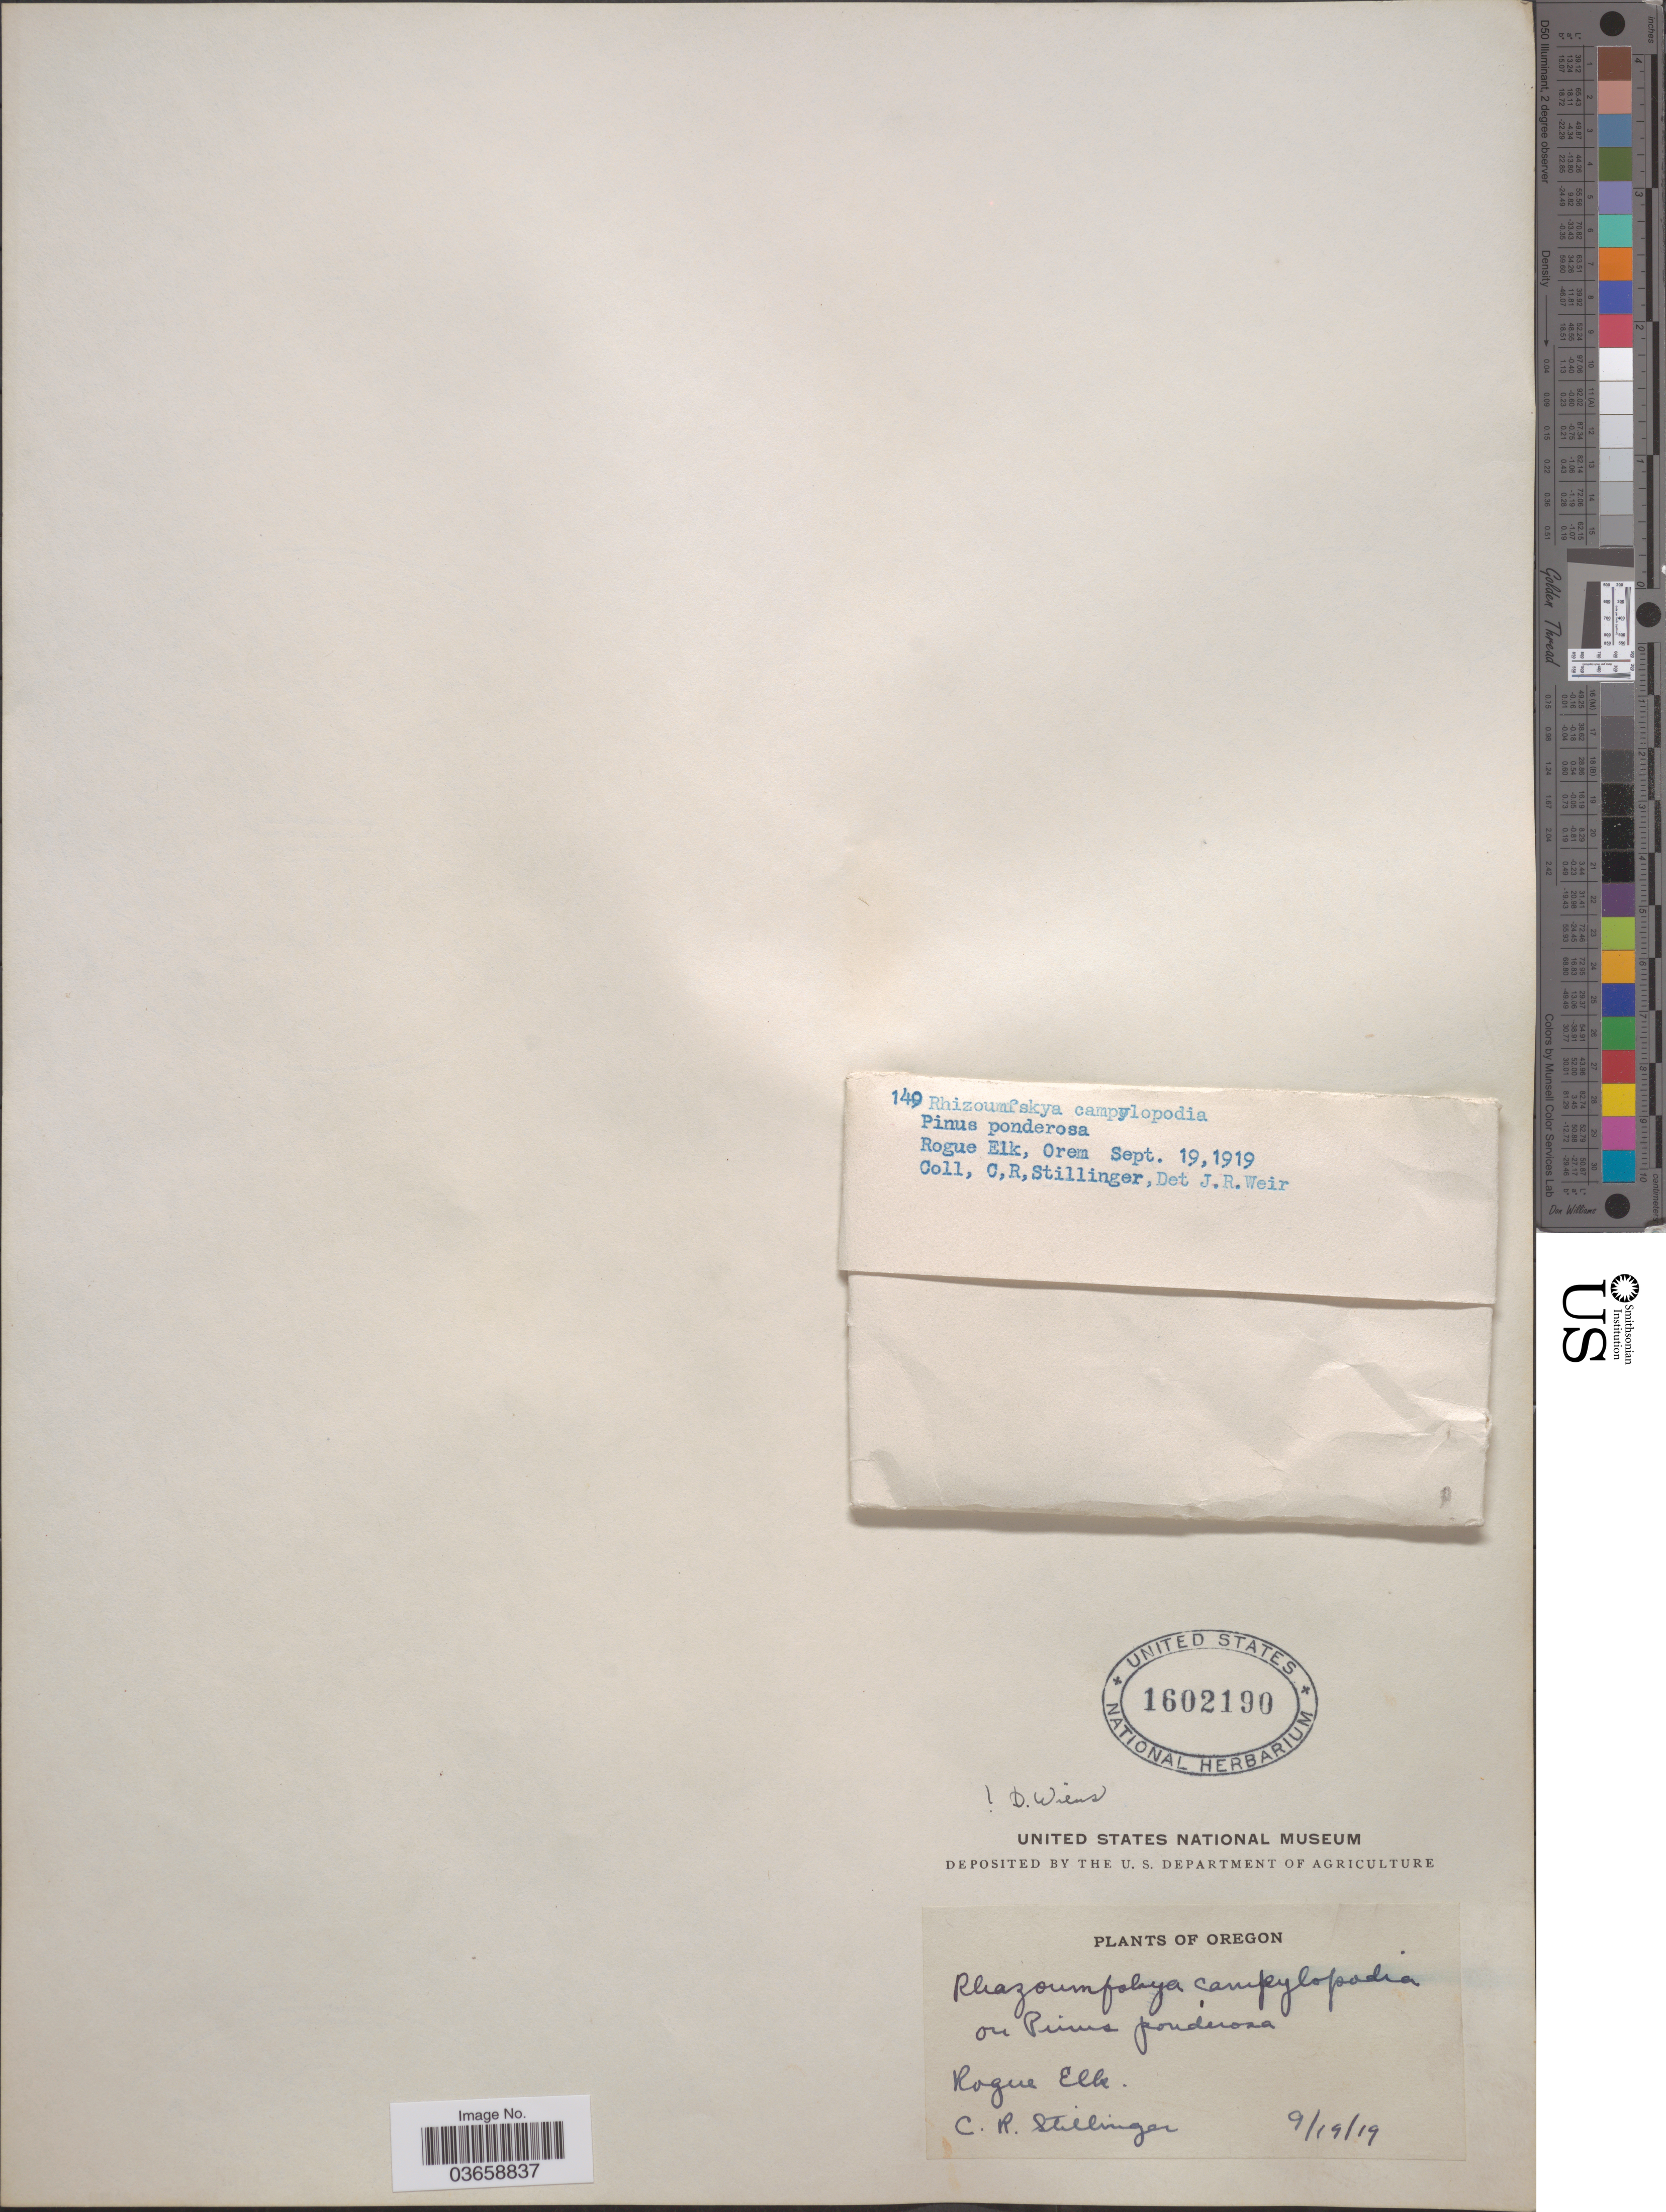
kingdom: Plantae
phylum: Tracheophyta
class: Magnoliopsida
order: Santalales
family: Viscaceae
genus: Arceuthobium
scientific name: Arceuthobium campylopodum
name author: Engelm.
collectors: C. Stillinger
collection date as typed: Transcribed d/m/y: 19/9/19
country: United States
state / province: Oregon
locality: Rogue Elk.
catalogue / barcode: US 1602190